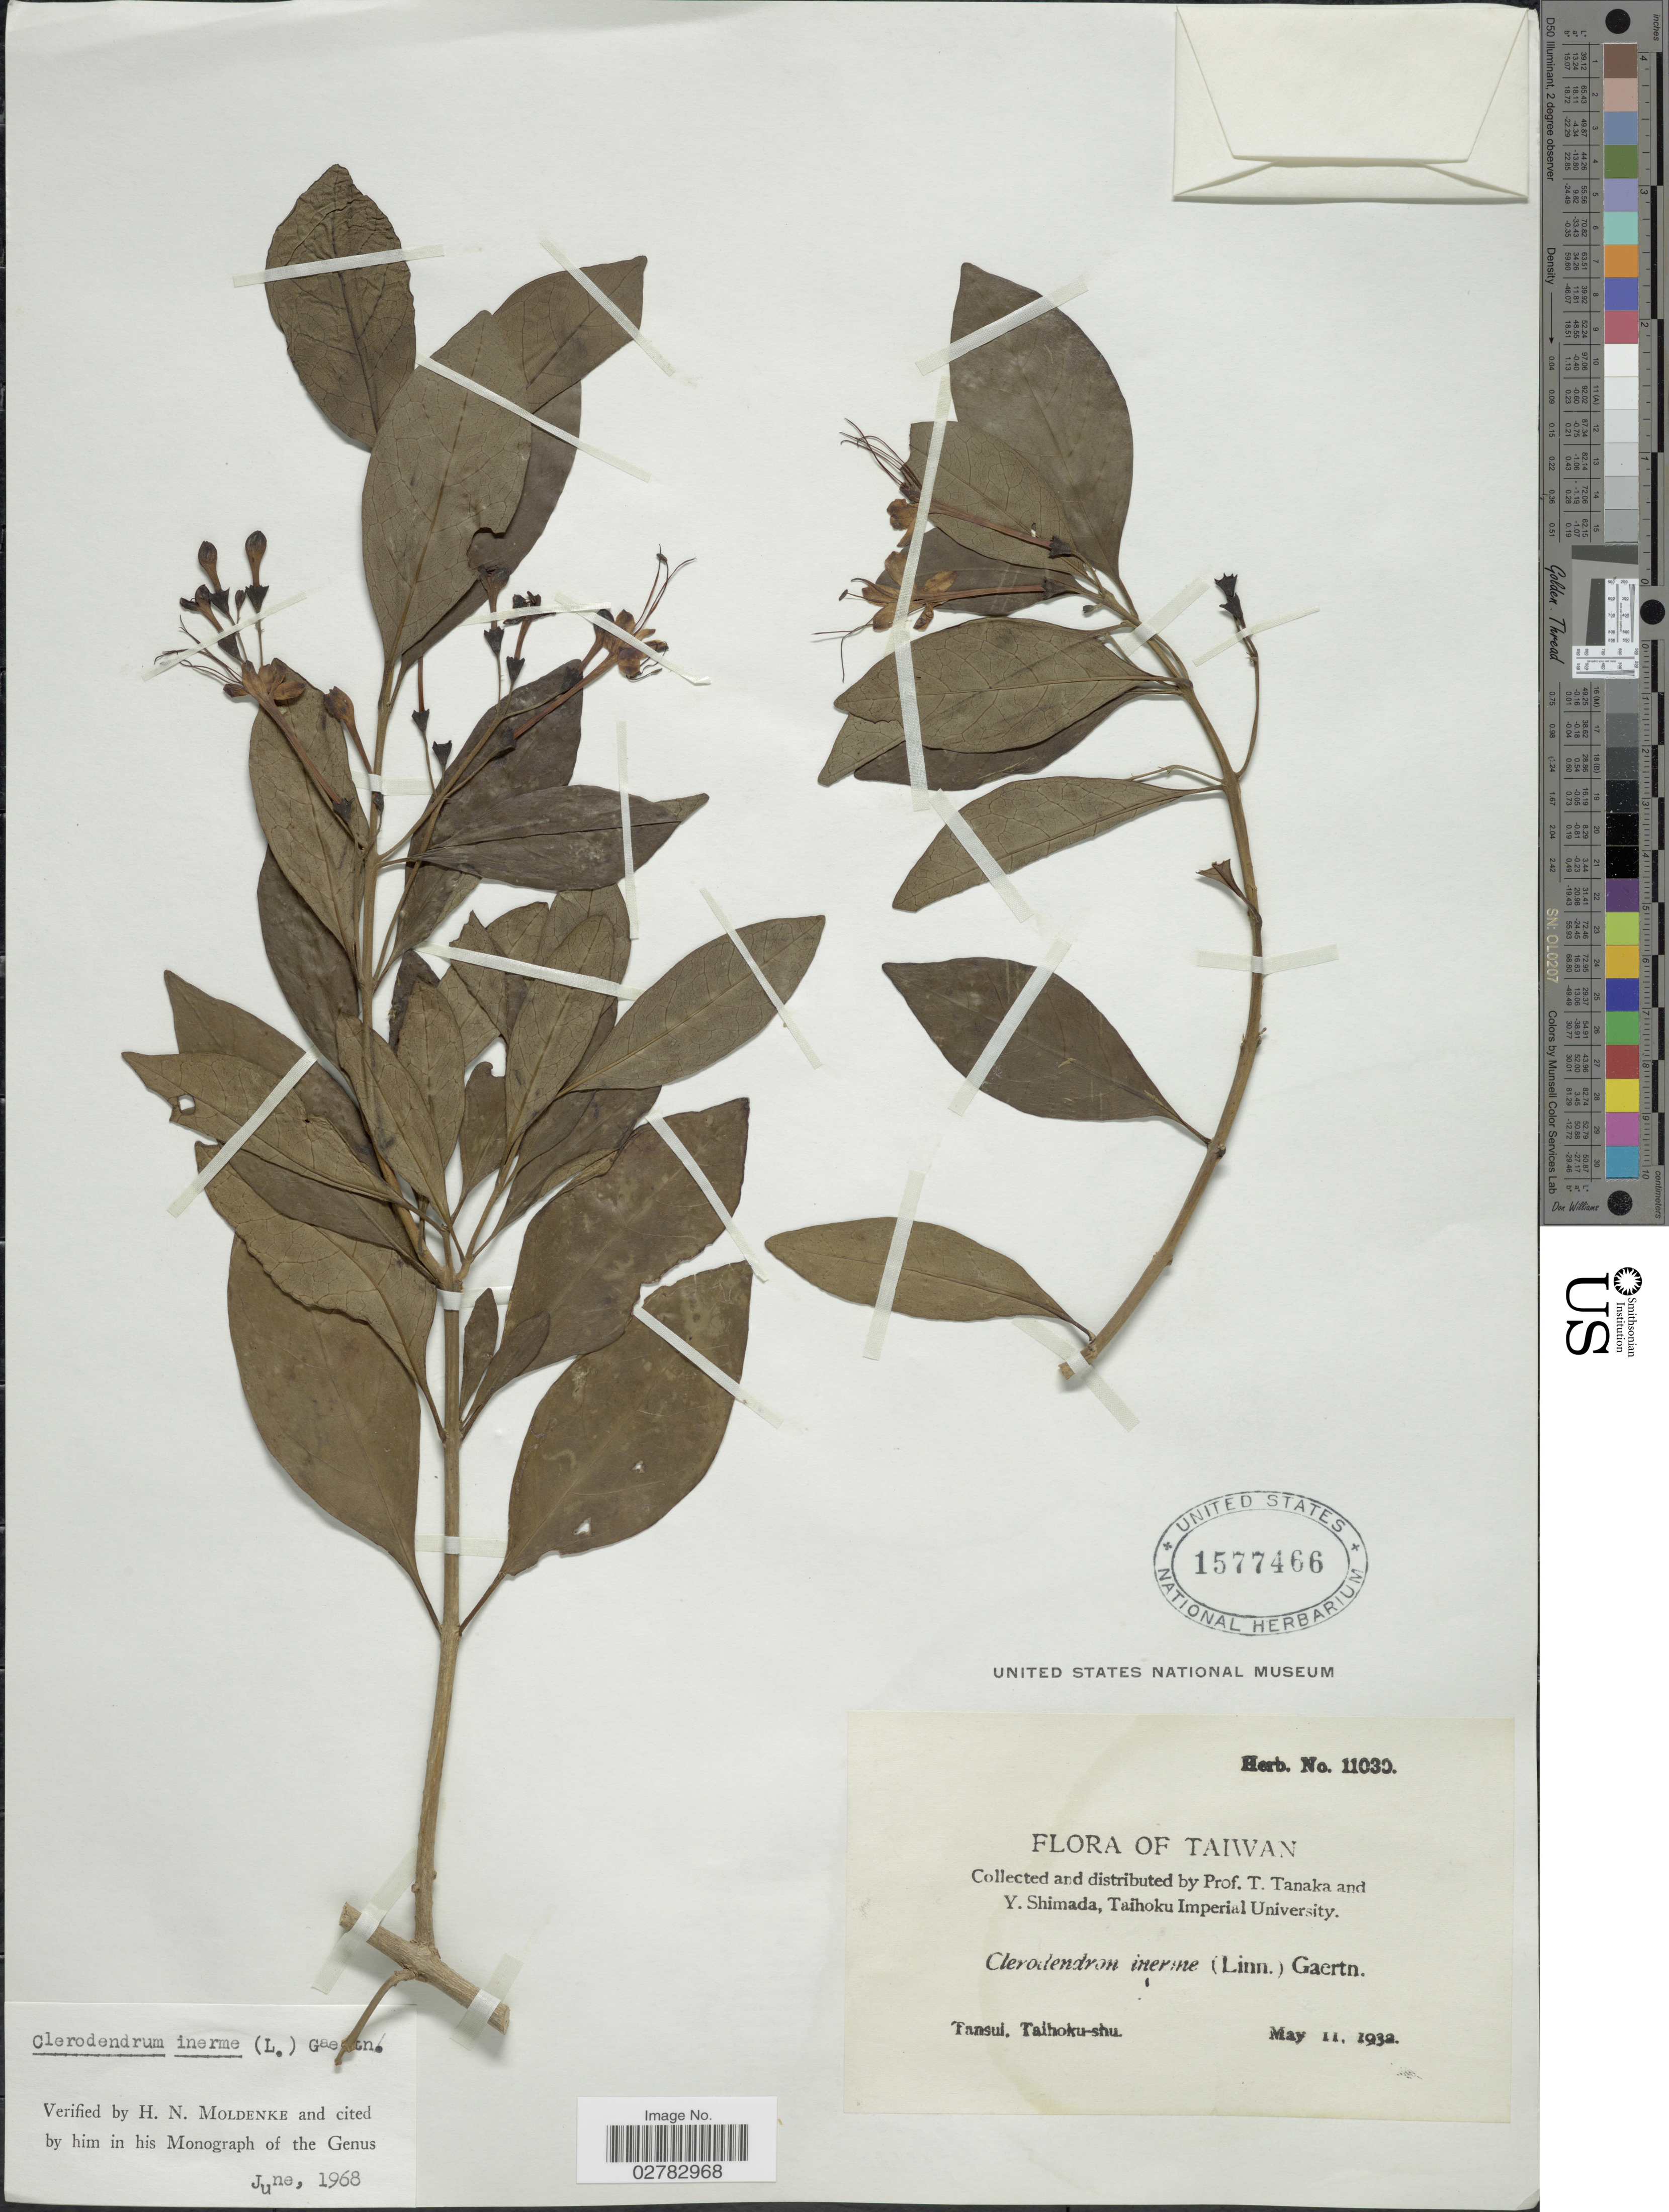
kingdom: Plantae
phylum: Tracheophyta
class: Magnoliopsida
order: Lamiales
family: Lamiaceae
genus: Clerodendrum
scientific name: Clerodendrum inerme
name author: (L.) Gaertn.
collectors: T. Tanaka & Y. Shimada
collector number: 11030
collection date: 1932-05-11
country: Taiwan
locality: Tansul, Taihoku-shu.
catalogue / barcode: US 1577466